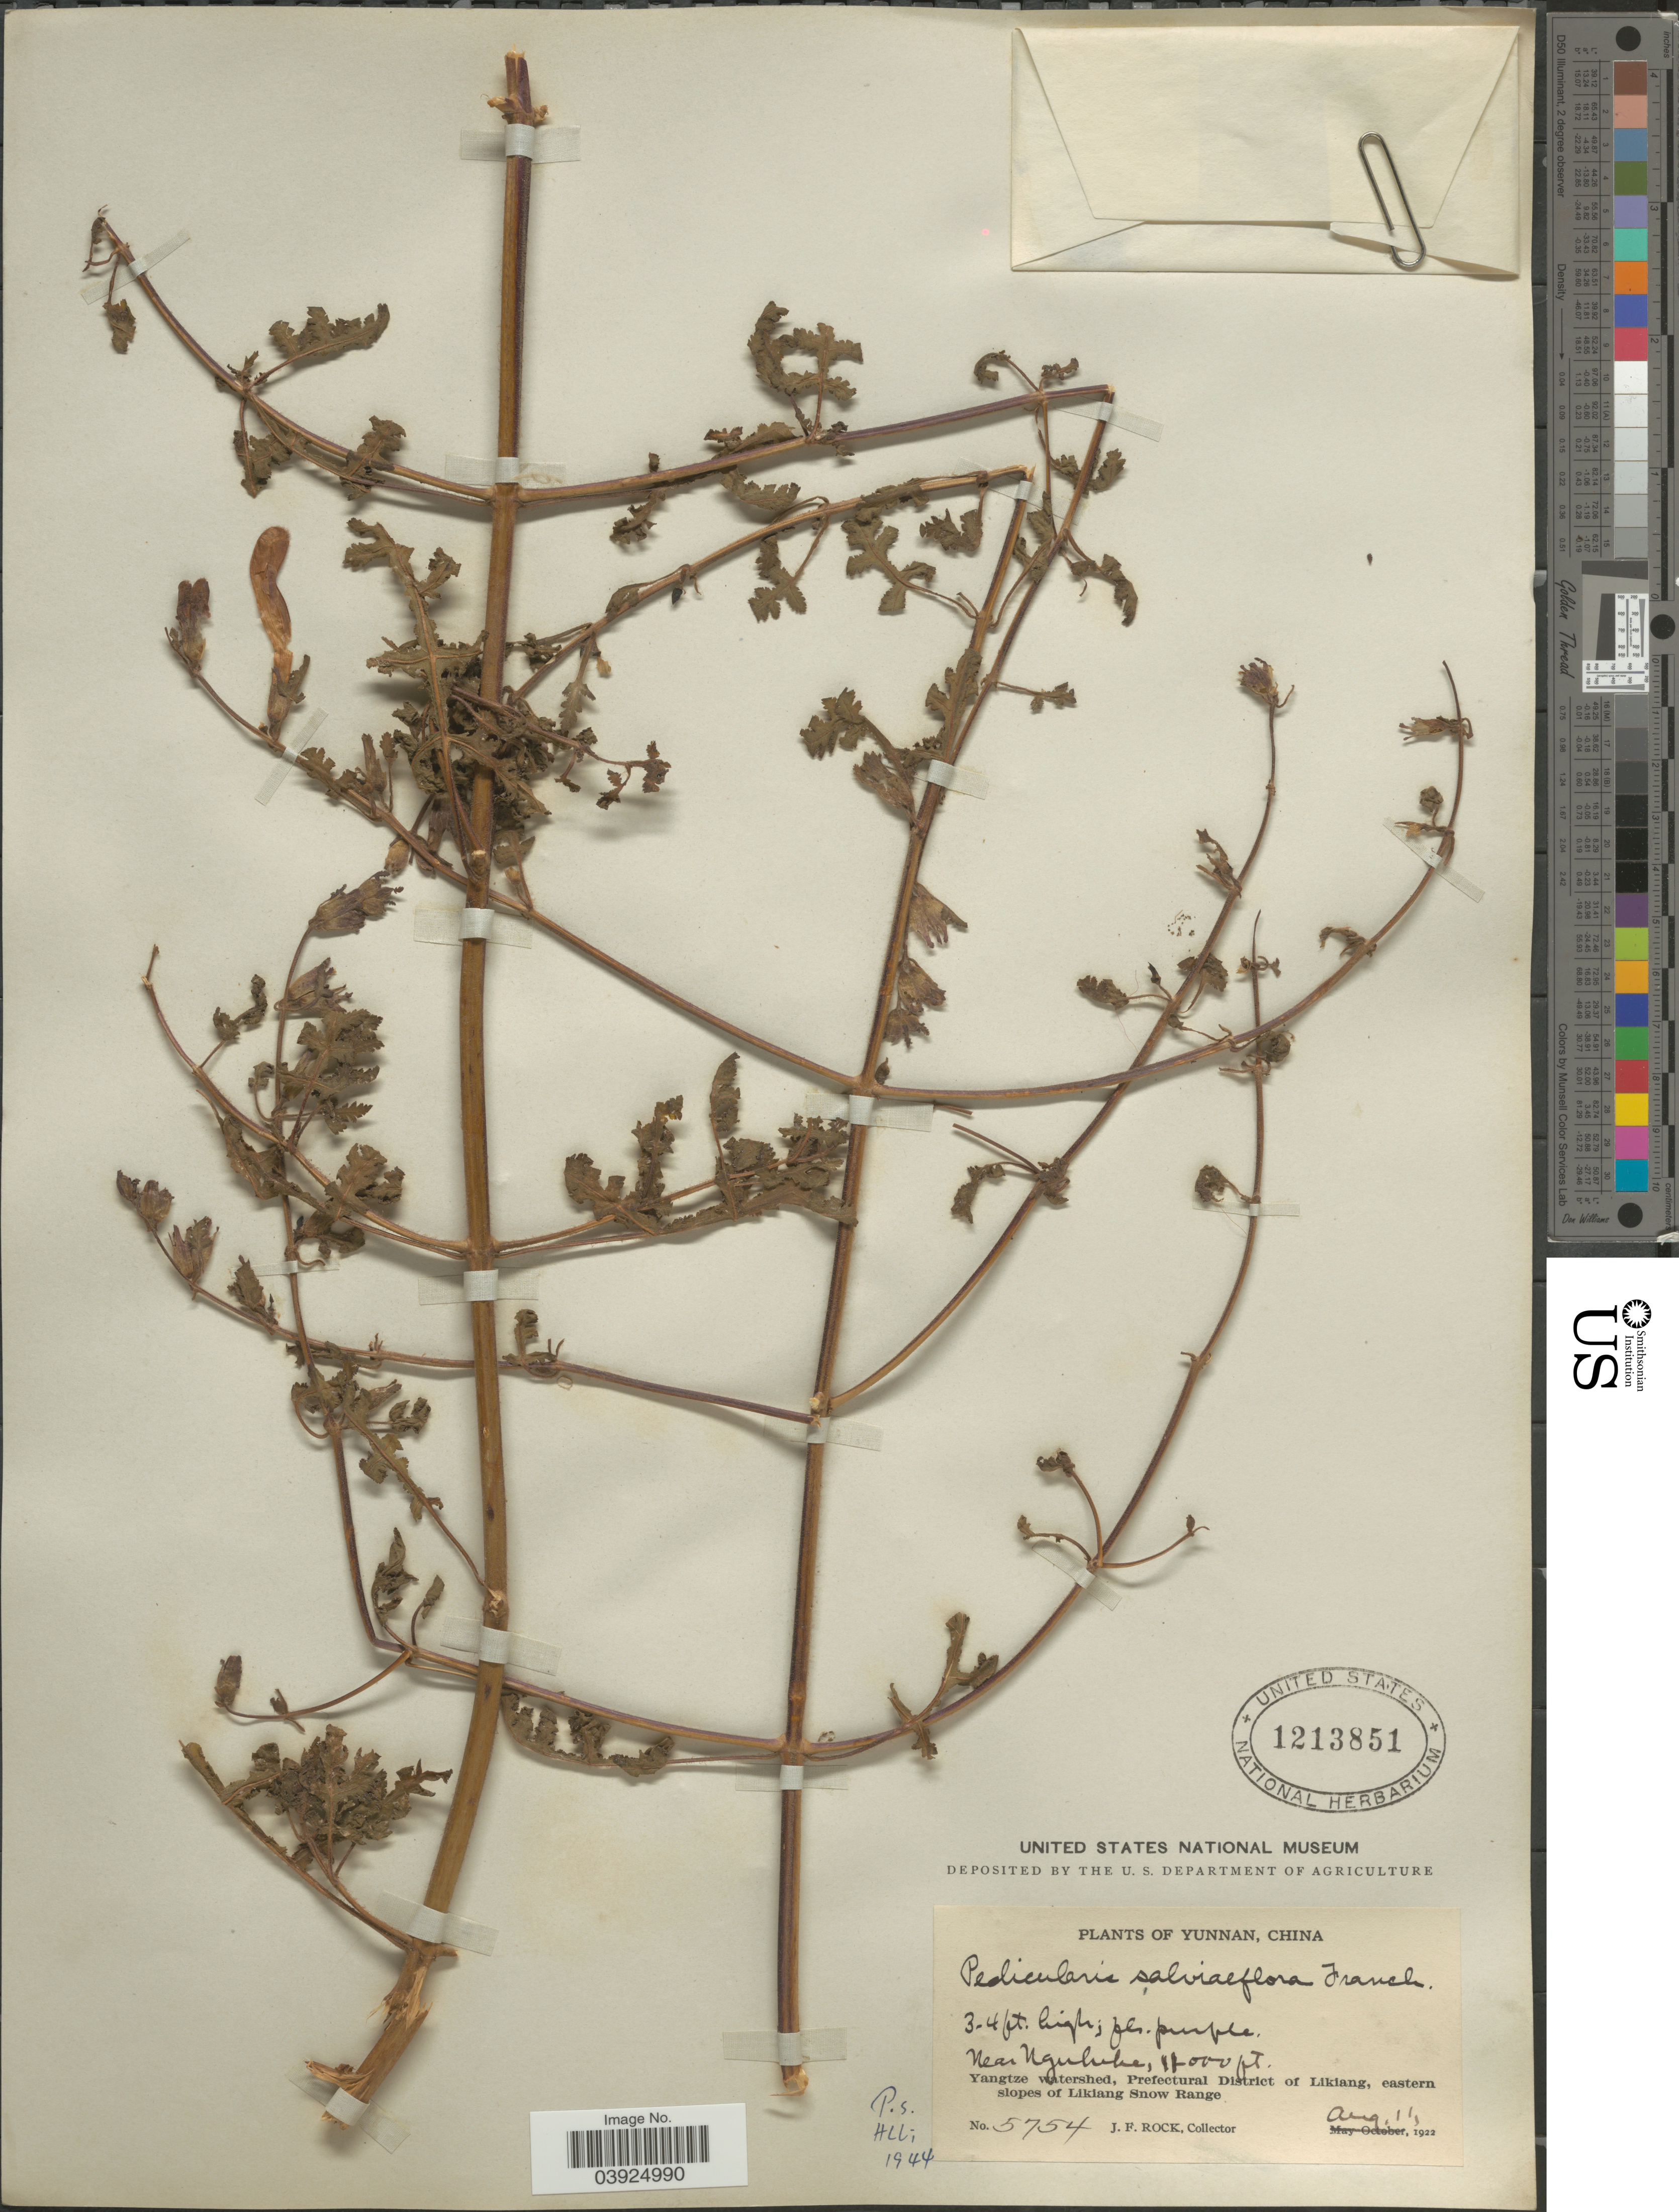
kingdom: Plantae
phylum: Tracheophyta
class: Magnoliopsida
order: Lamiales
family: Orobanchaceae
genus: Pedicularis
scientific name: Pedicularis salviiflora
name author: Franch.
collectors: J. Rock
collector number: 5754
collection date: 1922-08-11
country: China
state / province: Yunnan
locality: Near Nguluke, Yangtze watershed, Prefectural District of Likiang, eastern slopes of Likiang Snow Range.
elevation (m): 3353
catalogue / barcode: US 1213851